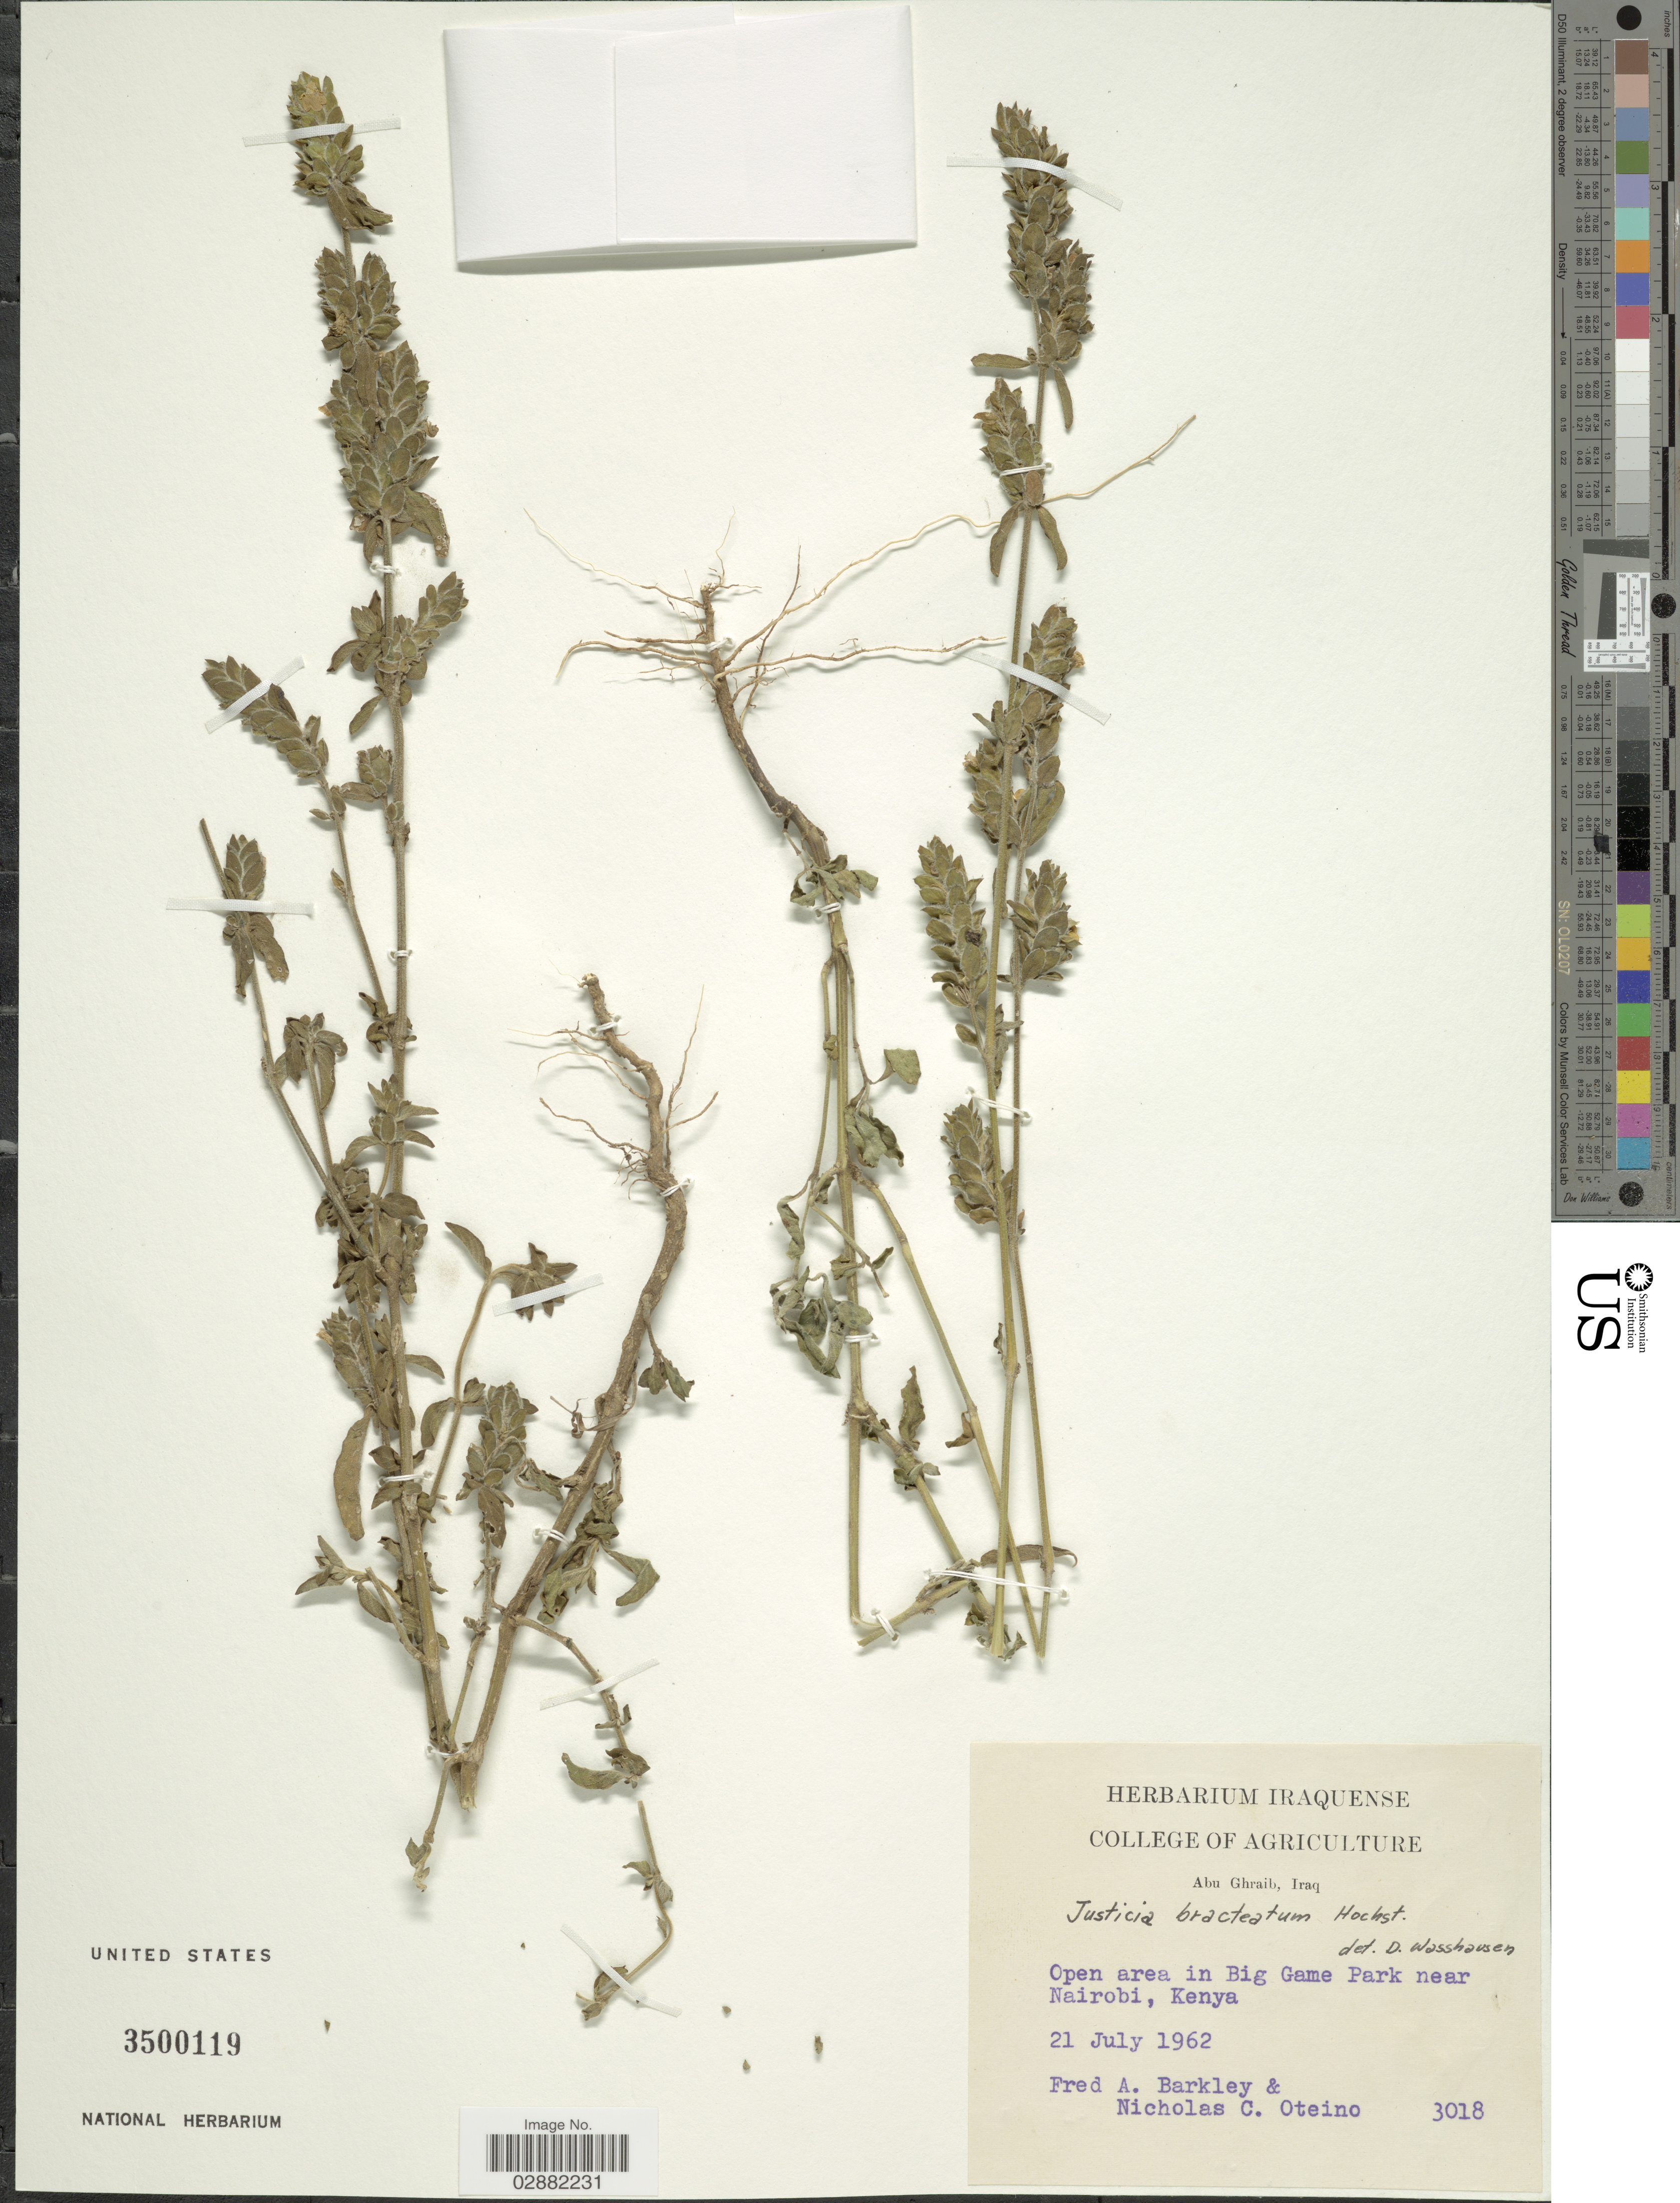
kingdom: Plantae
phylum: Tracheophyta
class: Magnoliopsida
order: Lamiales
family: Acanthaceae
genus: Justicia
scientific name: Justicia bracteata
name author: (Hochst.) Zarb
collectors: F. A. Barkley & N. Oteino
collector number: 3018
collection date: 1962-07-21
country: Kenya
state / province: Nairobi Area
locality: Open area in Big Game Park near Nairobi, Kenya.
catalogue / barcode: US 3500119